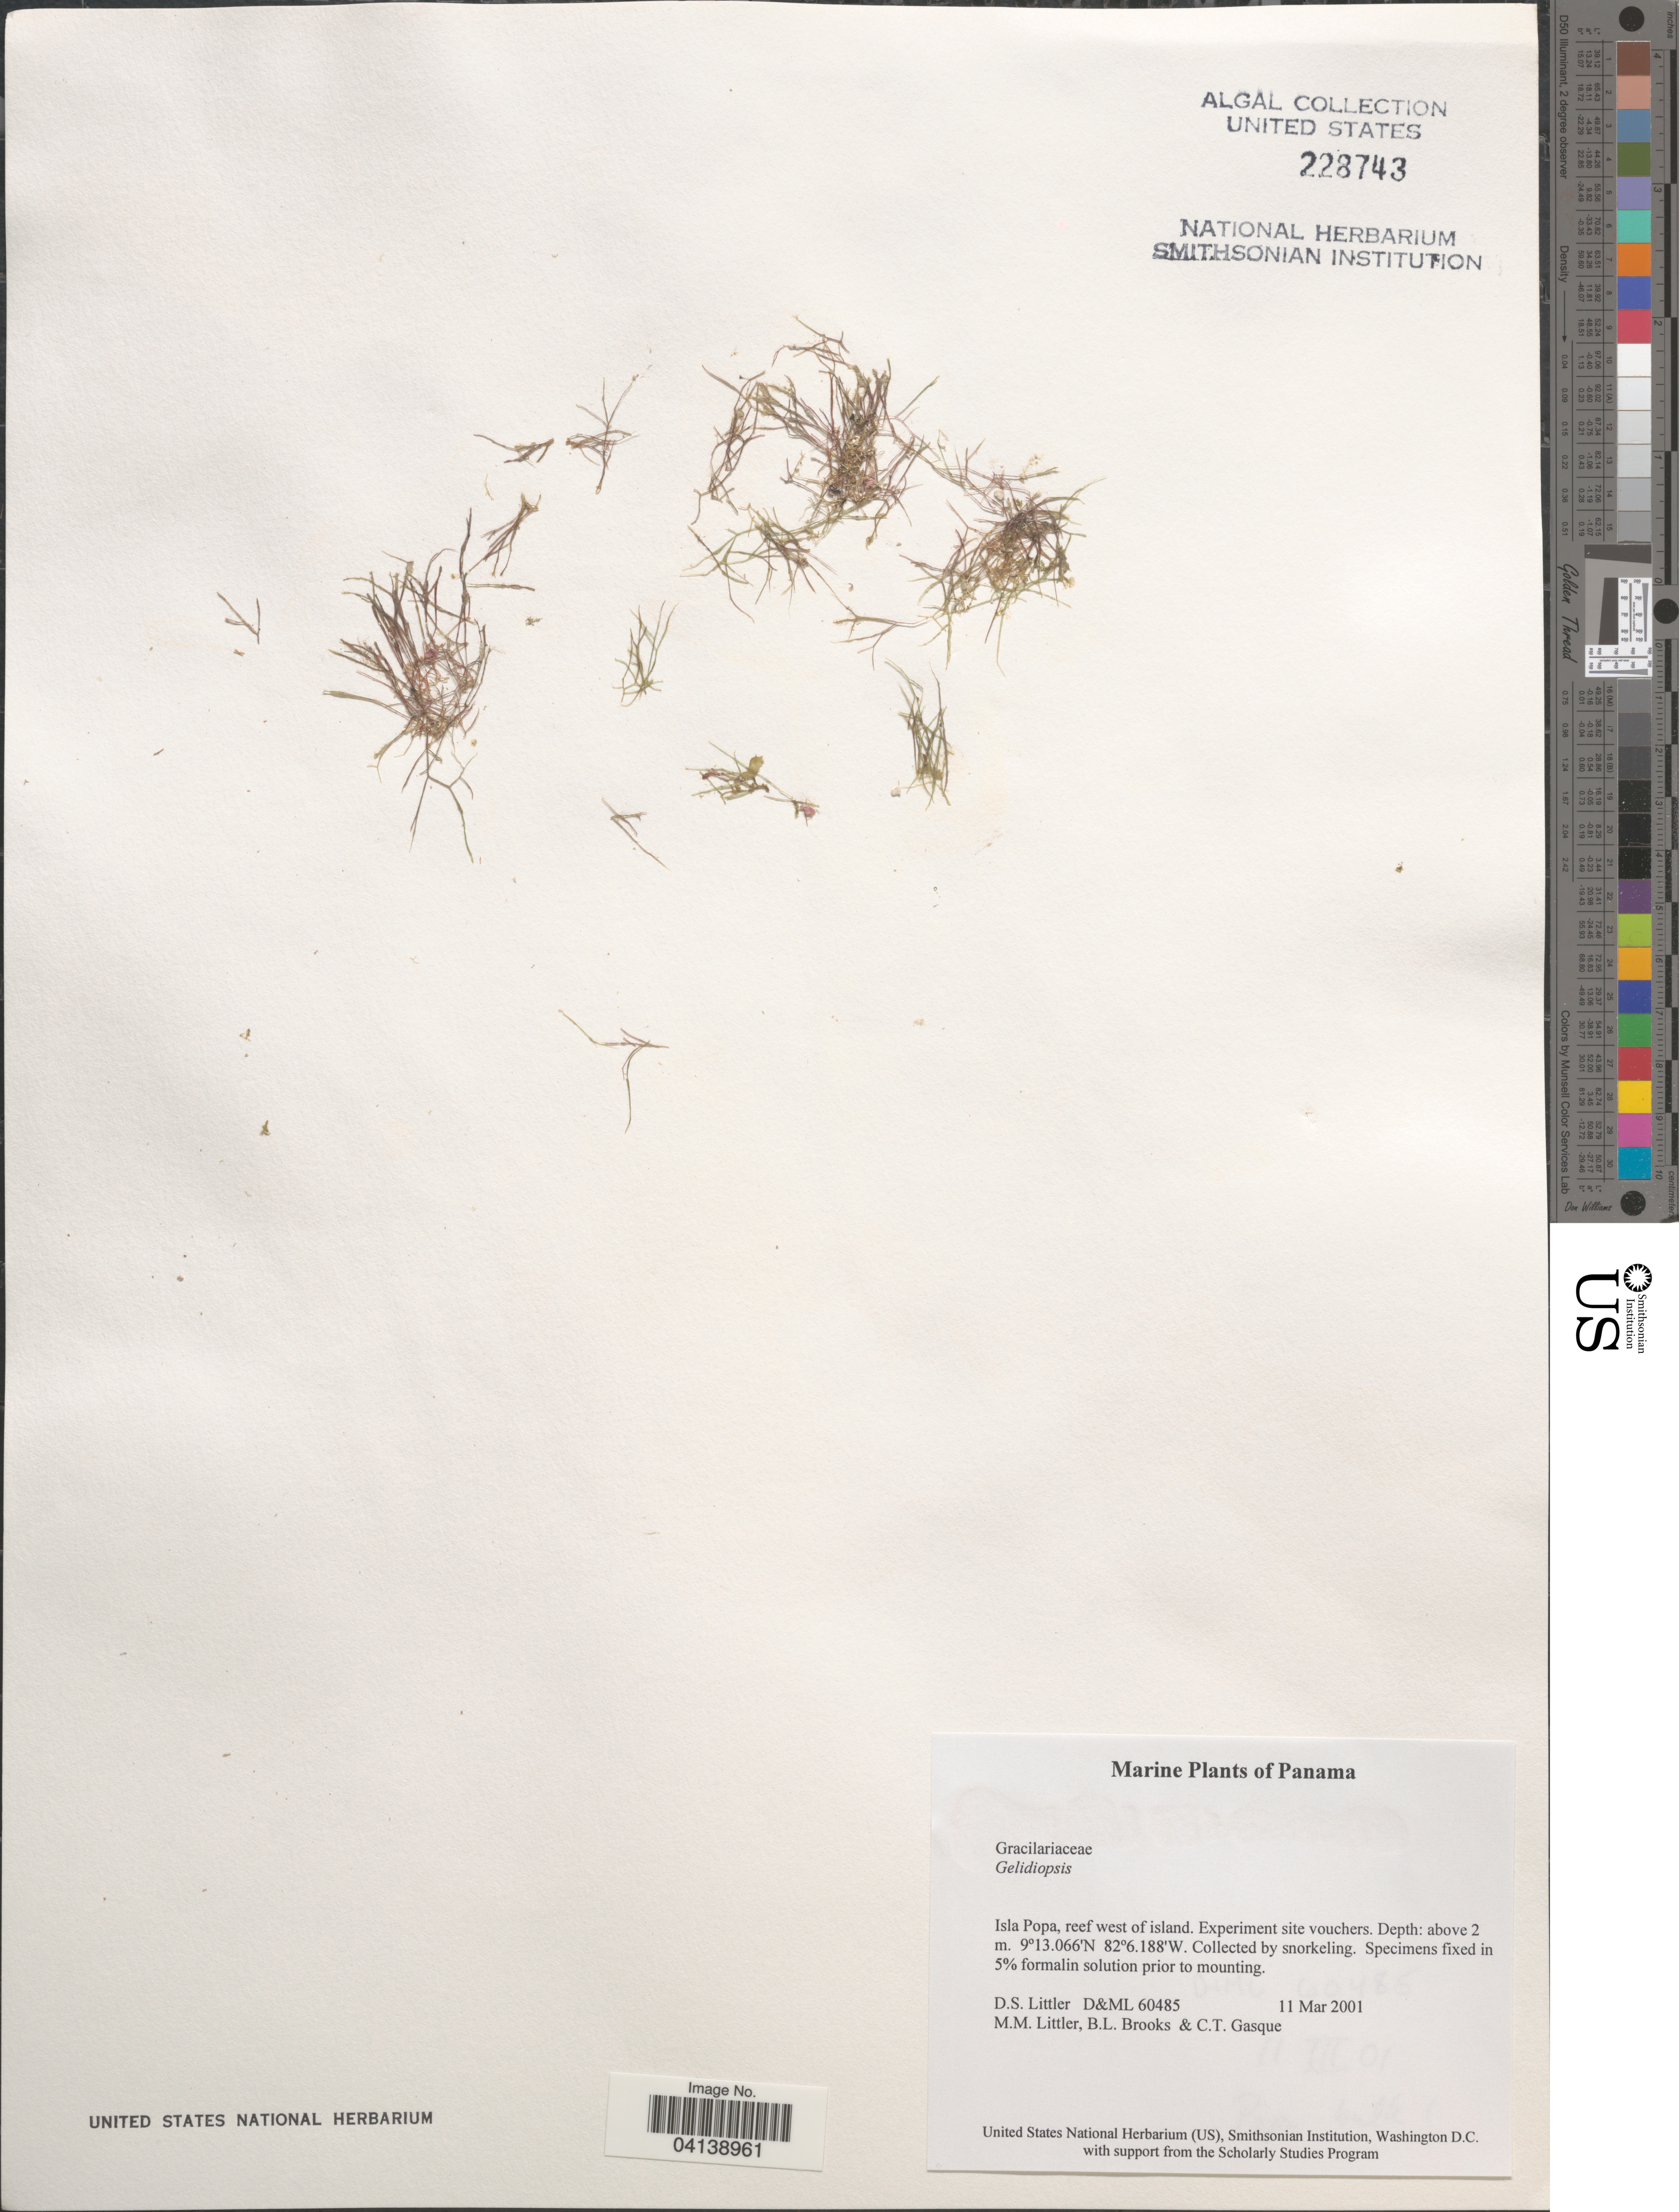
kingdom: Plantae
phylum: Rhodophyta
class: Florideophyceae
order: Rhodymeniales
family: Lomentariaceae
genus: Ceratodictyon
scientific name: Ceratodictyon sp.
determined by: Algae name updating Project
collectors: D. S. Littler, B. Brooks & C. Gasque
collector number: D&ML 60485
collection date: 2001-03-11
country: Panama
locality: Isla Popa, reef west of island.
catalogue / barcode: US 228743